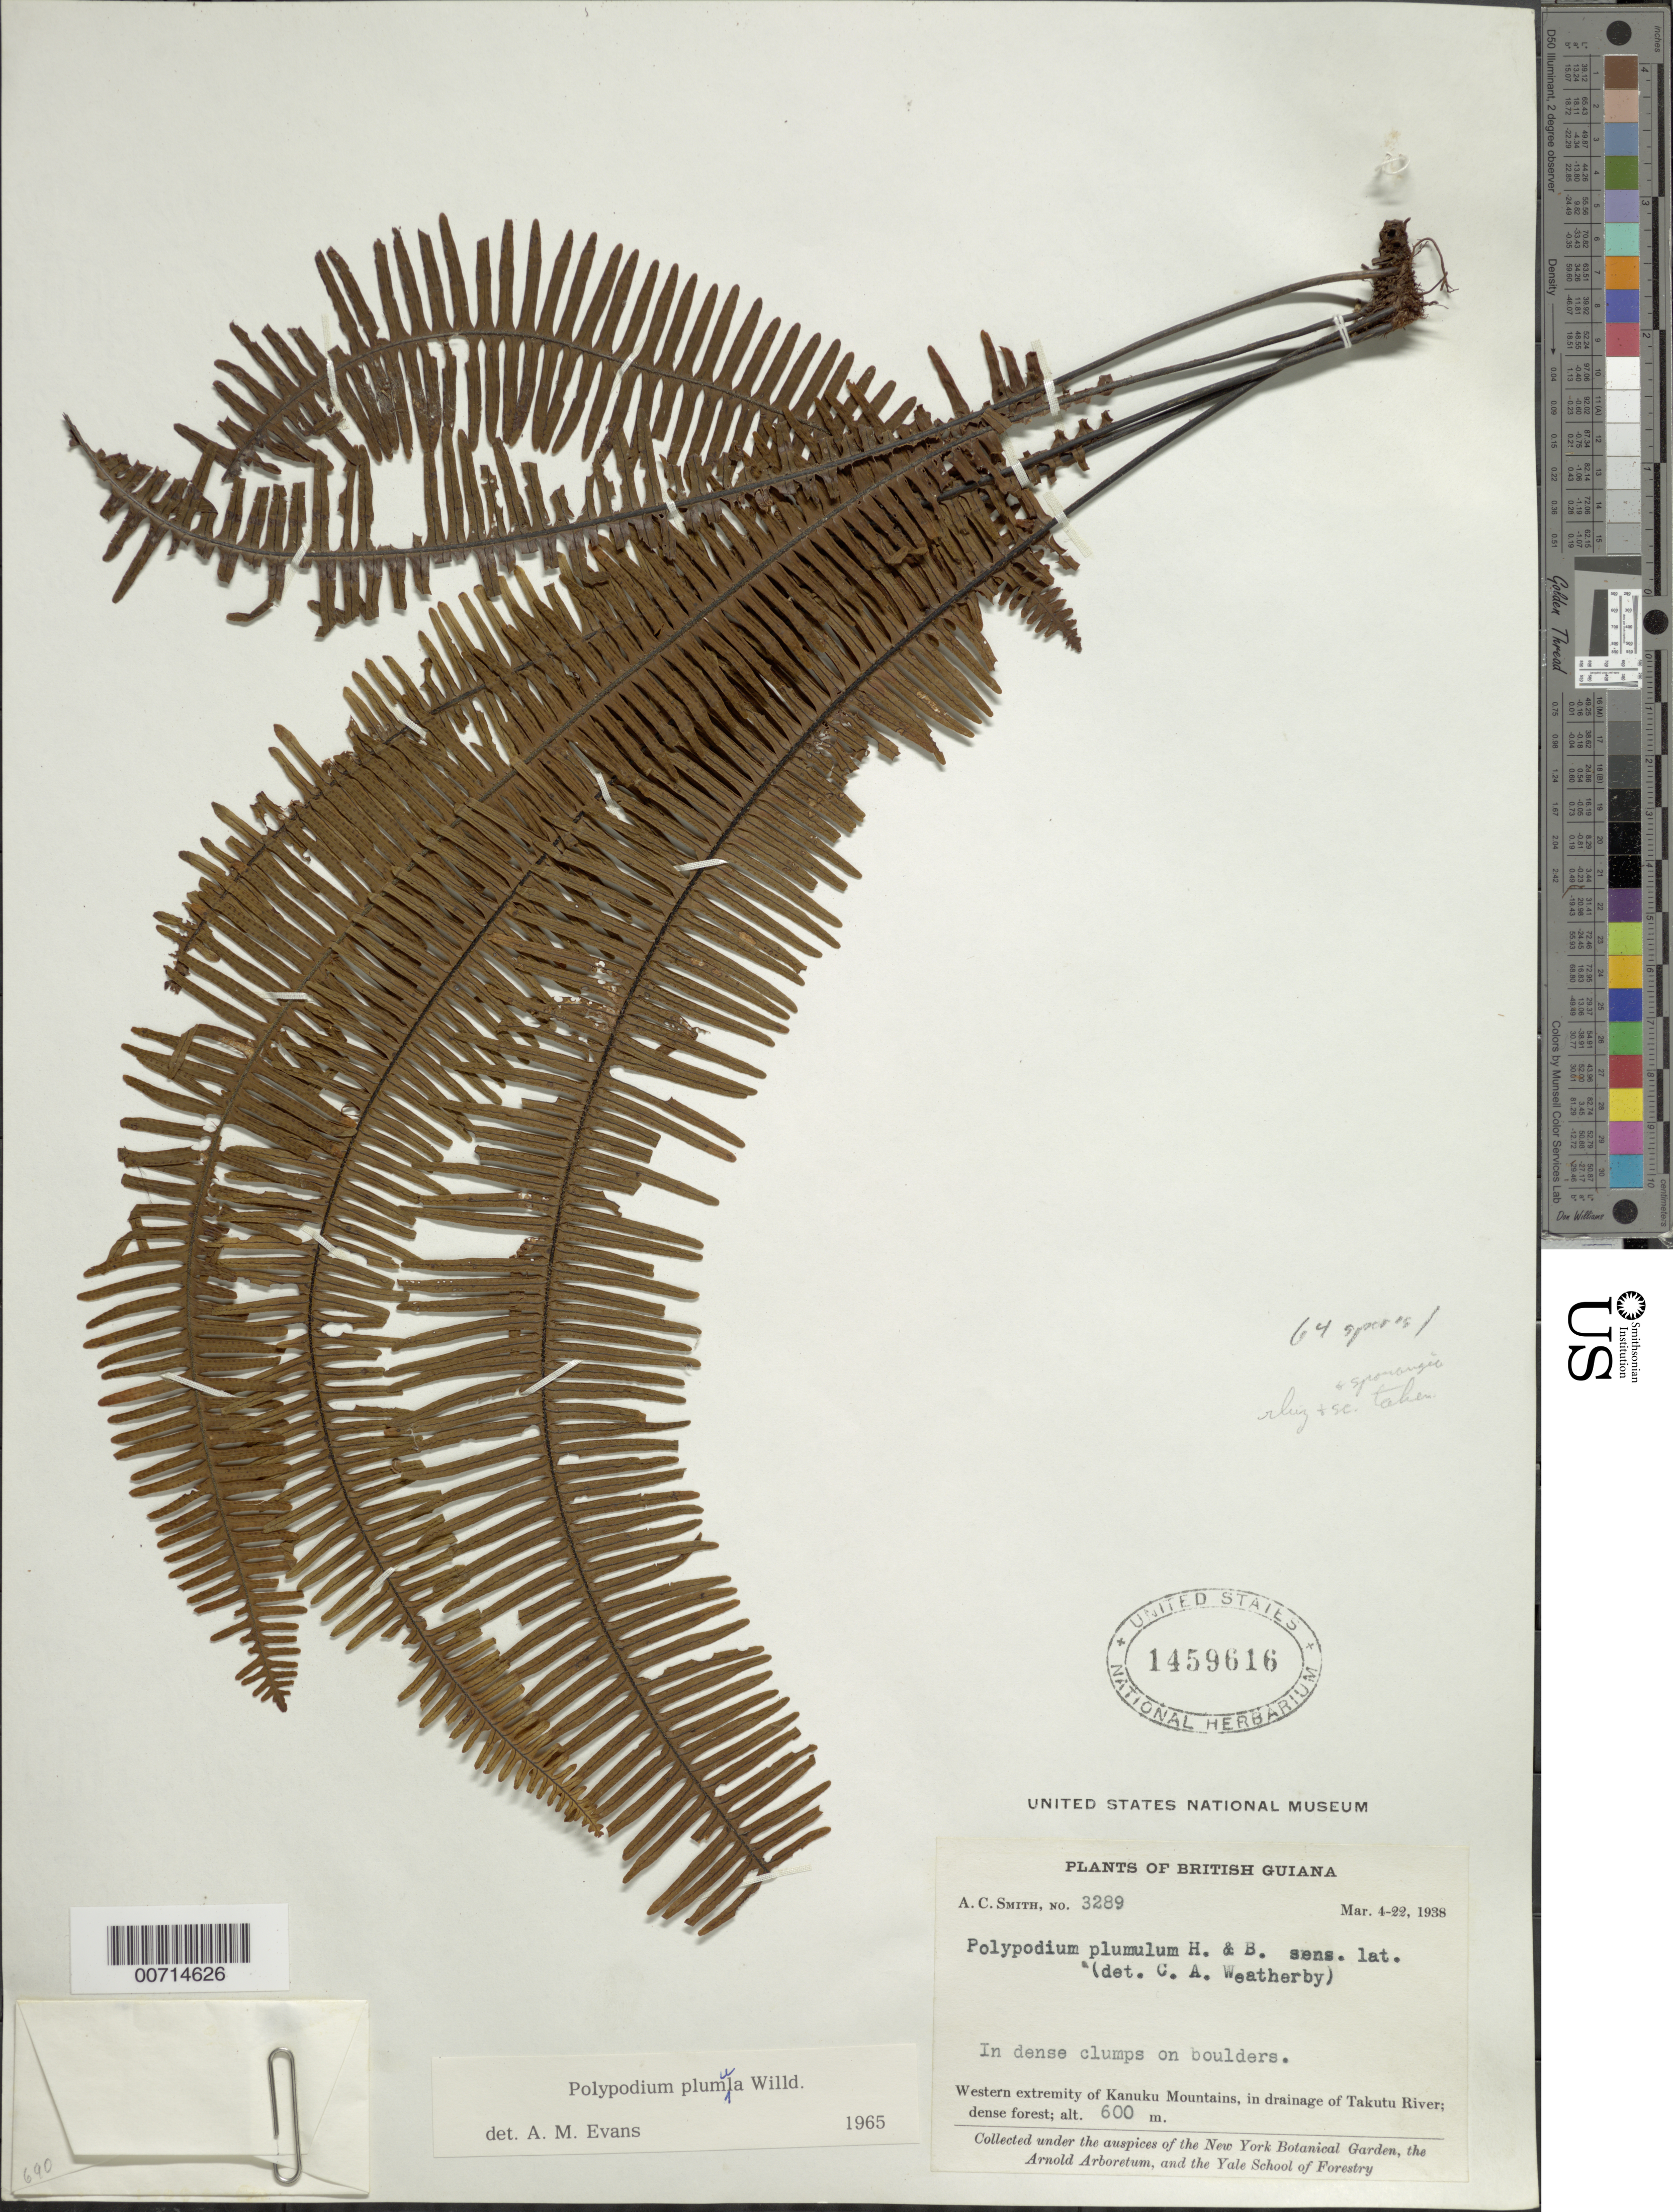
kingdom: Plantae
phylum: Tracheophyta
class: Polypodiopsida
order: Polypodiales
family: Polypodiaceae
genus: Pecluma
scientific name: Pecluma plumula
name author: (Humb. & Bonpl. ex Willd.) M.G. Price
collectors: A. C. Smith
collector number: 3289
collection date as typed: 4-Mar-38 to 22-Mar-38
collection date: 1938-03-04/1938-03-22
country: Guyana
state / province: U. Takutu-U. Essequibo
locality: Kanuku Mts., drainage of Takutu R., western extremity of Kanuku Mountains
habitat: Dense forest; in dense clumps on boulders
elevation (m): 600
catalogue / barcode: US 1459616